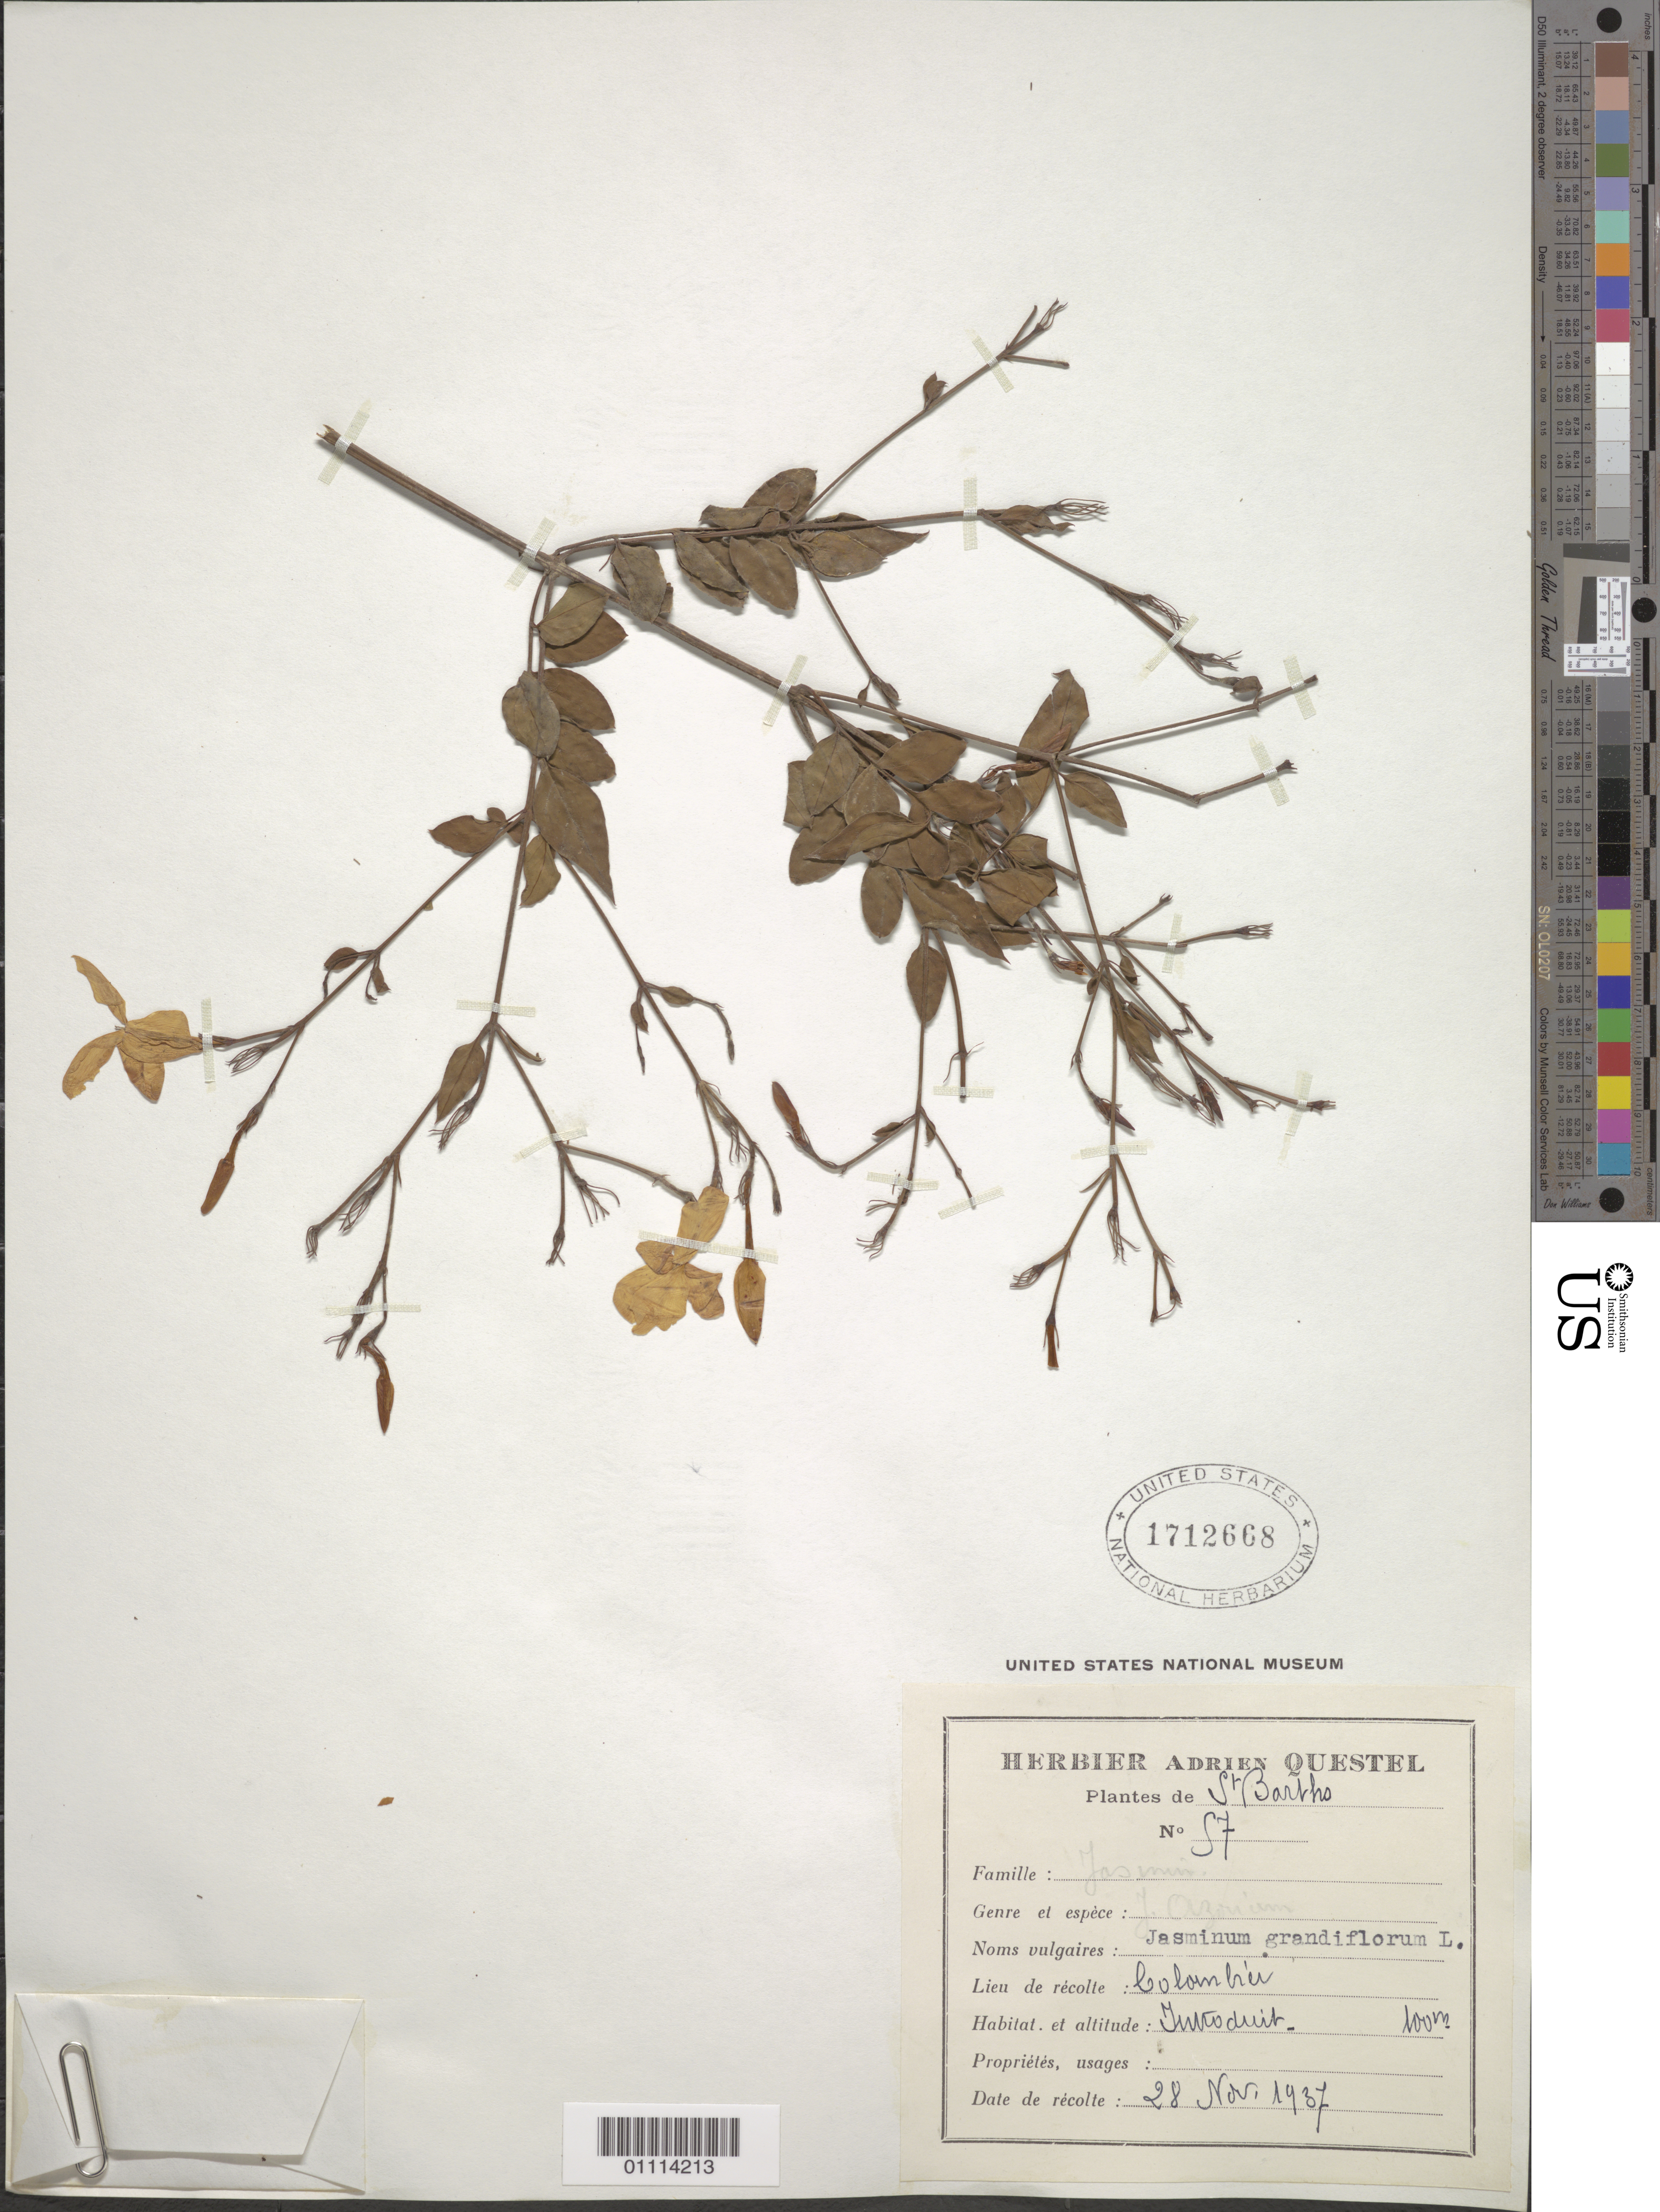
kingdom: Plantae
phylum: Tracheophyta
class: Magnoliopsida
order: Lamiales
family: Oleaceae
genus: Jasminum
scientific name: Jasminum grandiflorum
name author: L.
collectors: A. Questel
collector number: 57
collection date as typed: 28 Nov 1937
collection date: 1937-11-28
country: Saint Barthélemy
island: St. Barthélemy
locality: Colombia. Ginoduit.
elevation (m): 100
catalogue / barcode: US 1712668